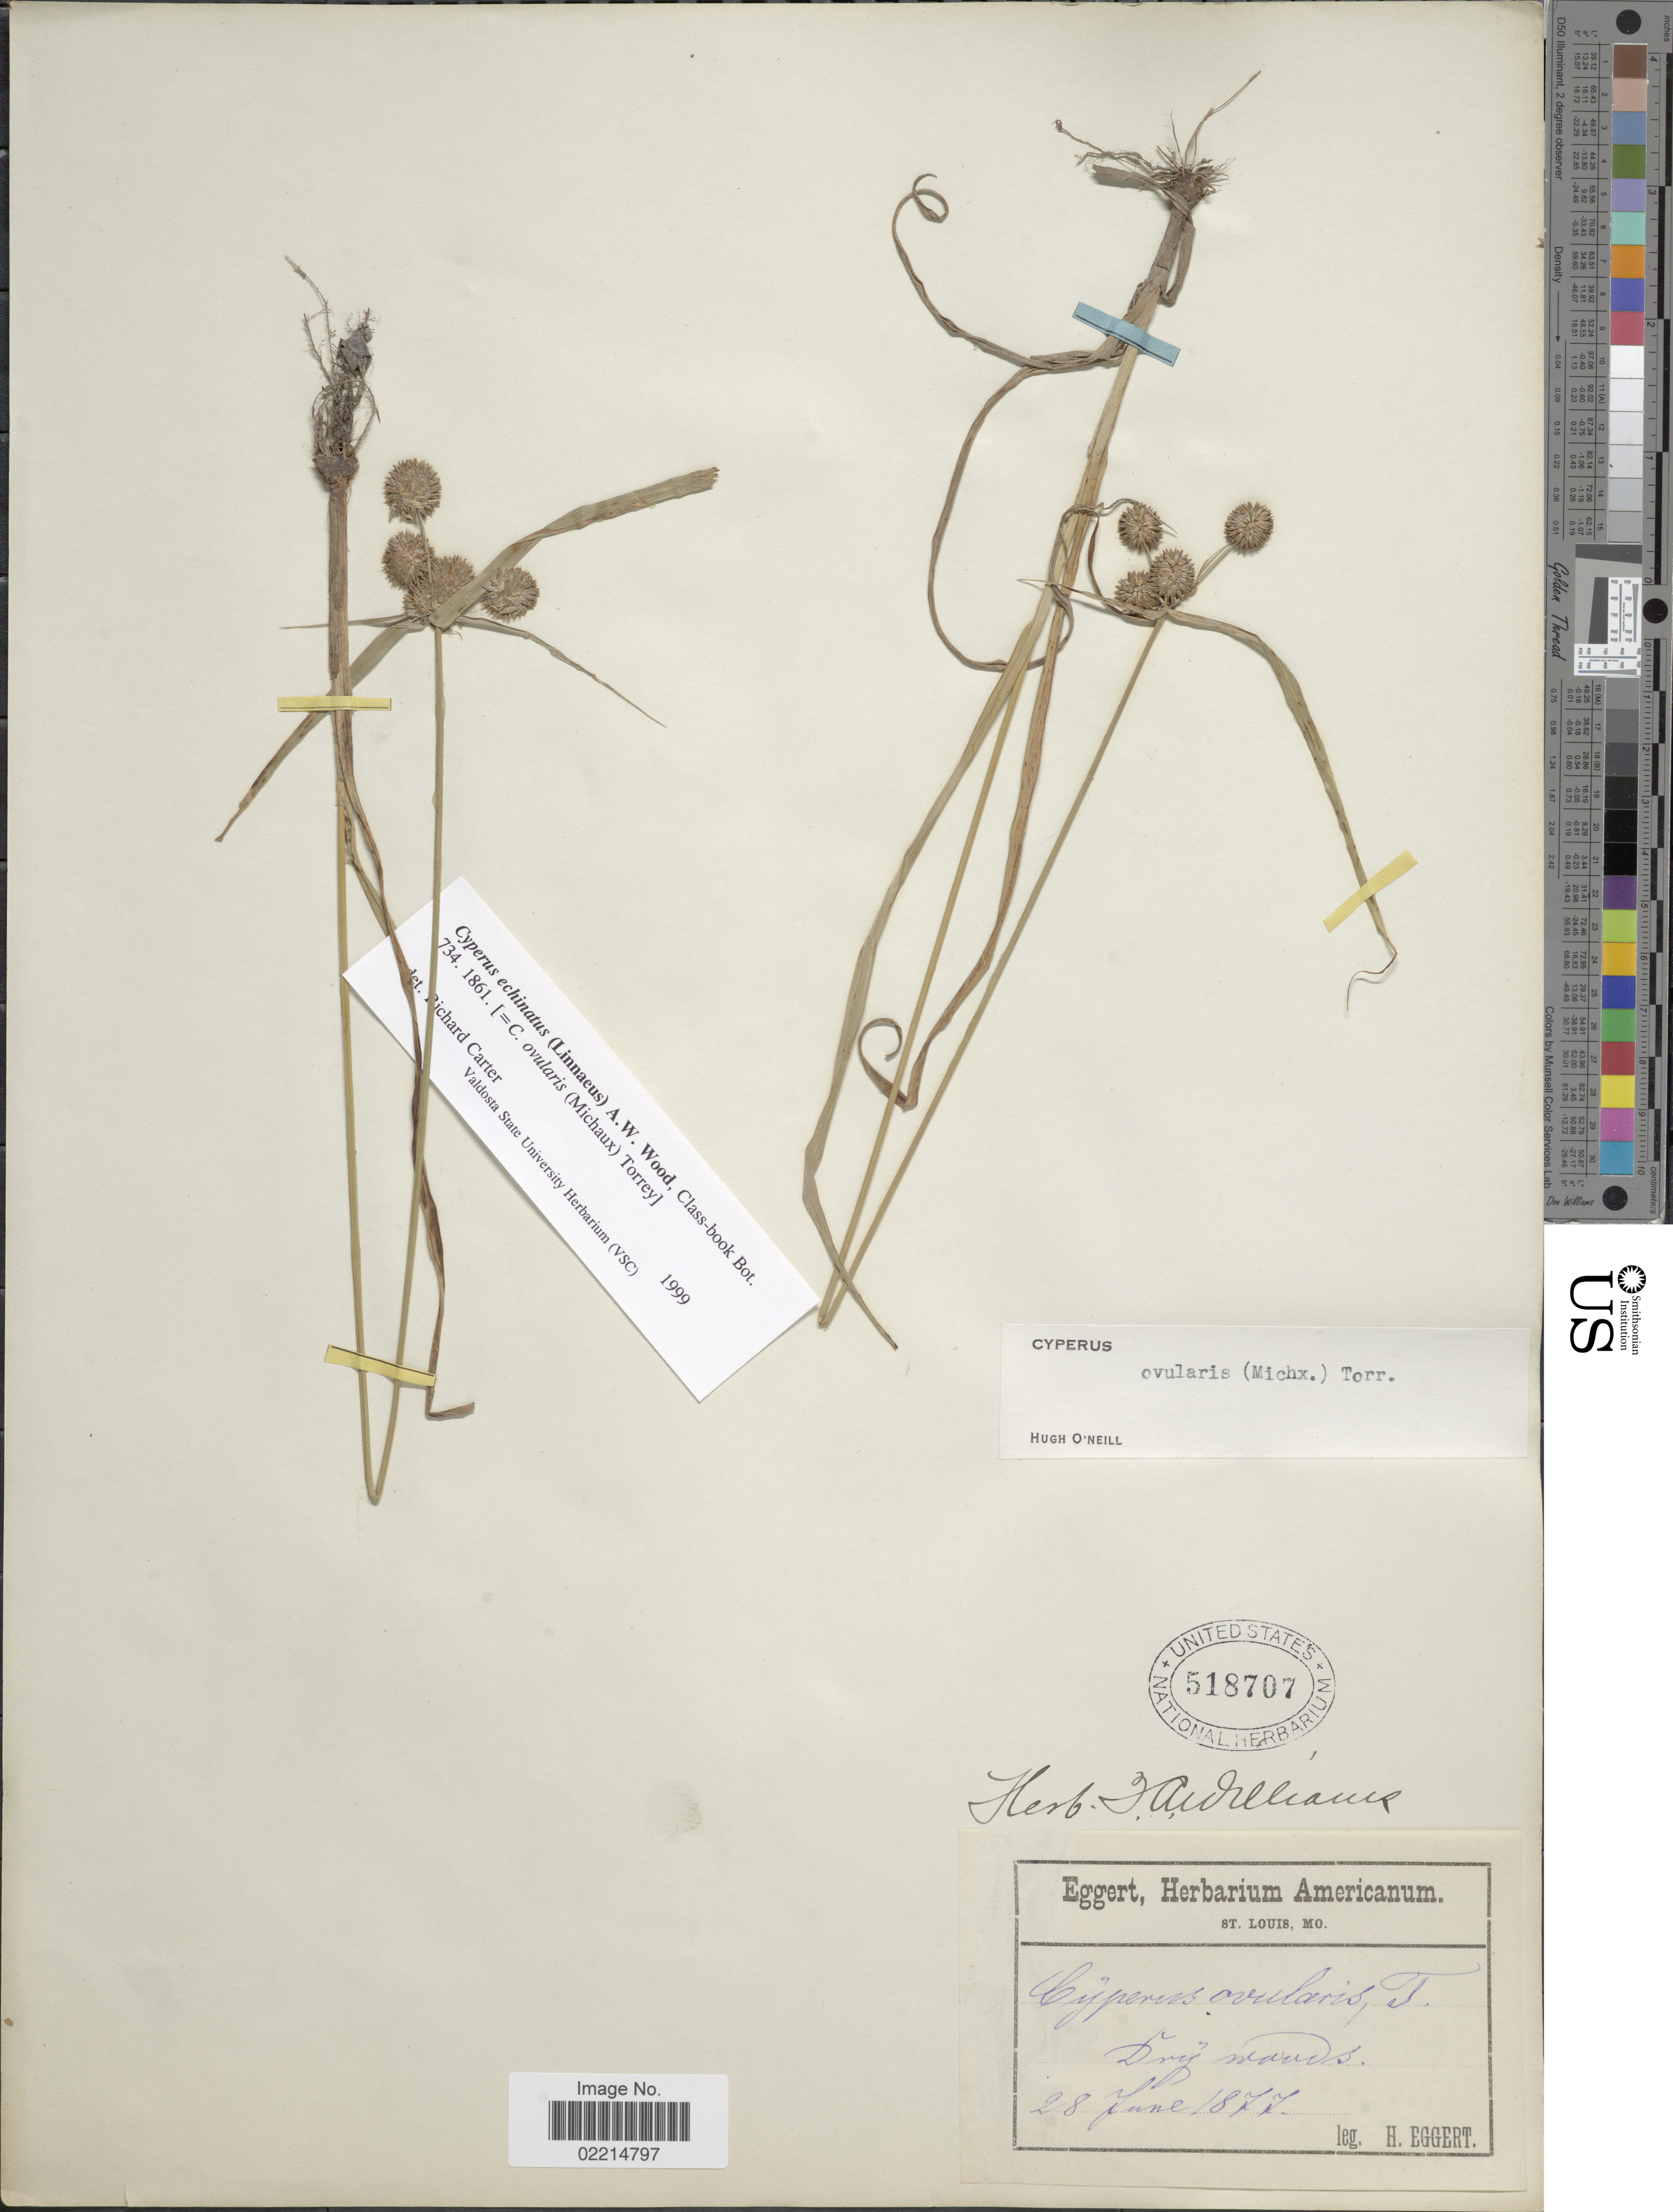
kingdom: Plantae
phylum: Tracheophyta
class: Liliopsida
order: Poales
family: Cyperaceae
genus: Cyperus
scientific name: Cyperus echinatus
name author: (L.) Alph. Wood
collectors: H. Eggert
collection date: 1877-06-28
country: United States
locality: Dry woods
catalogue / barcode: US 518707